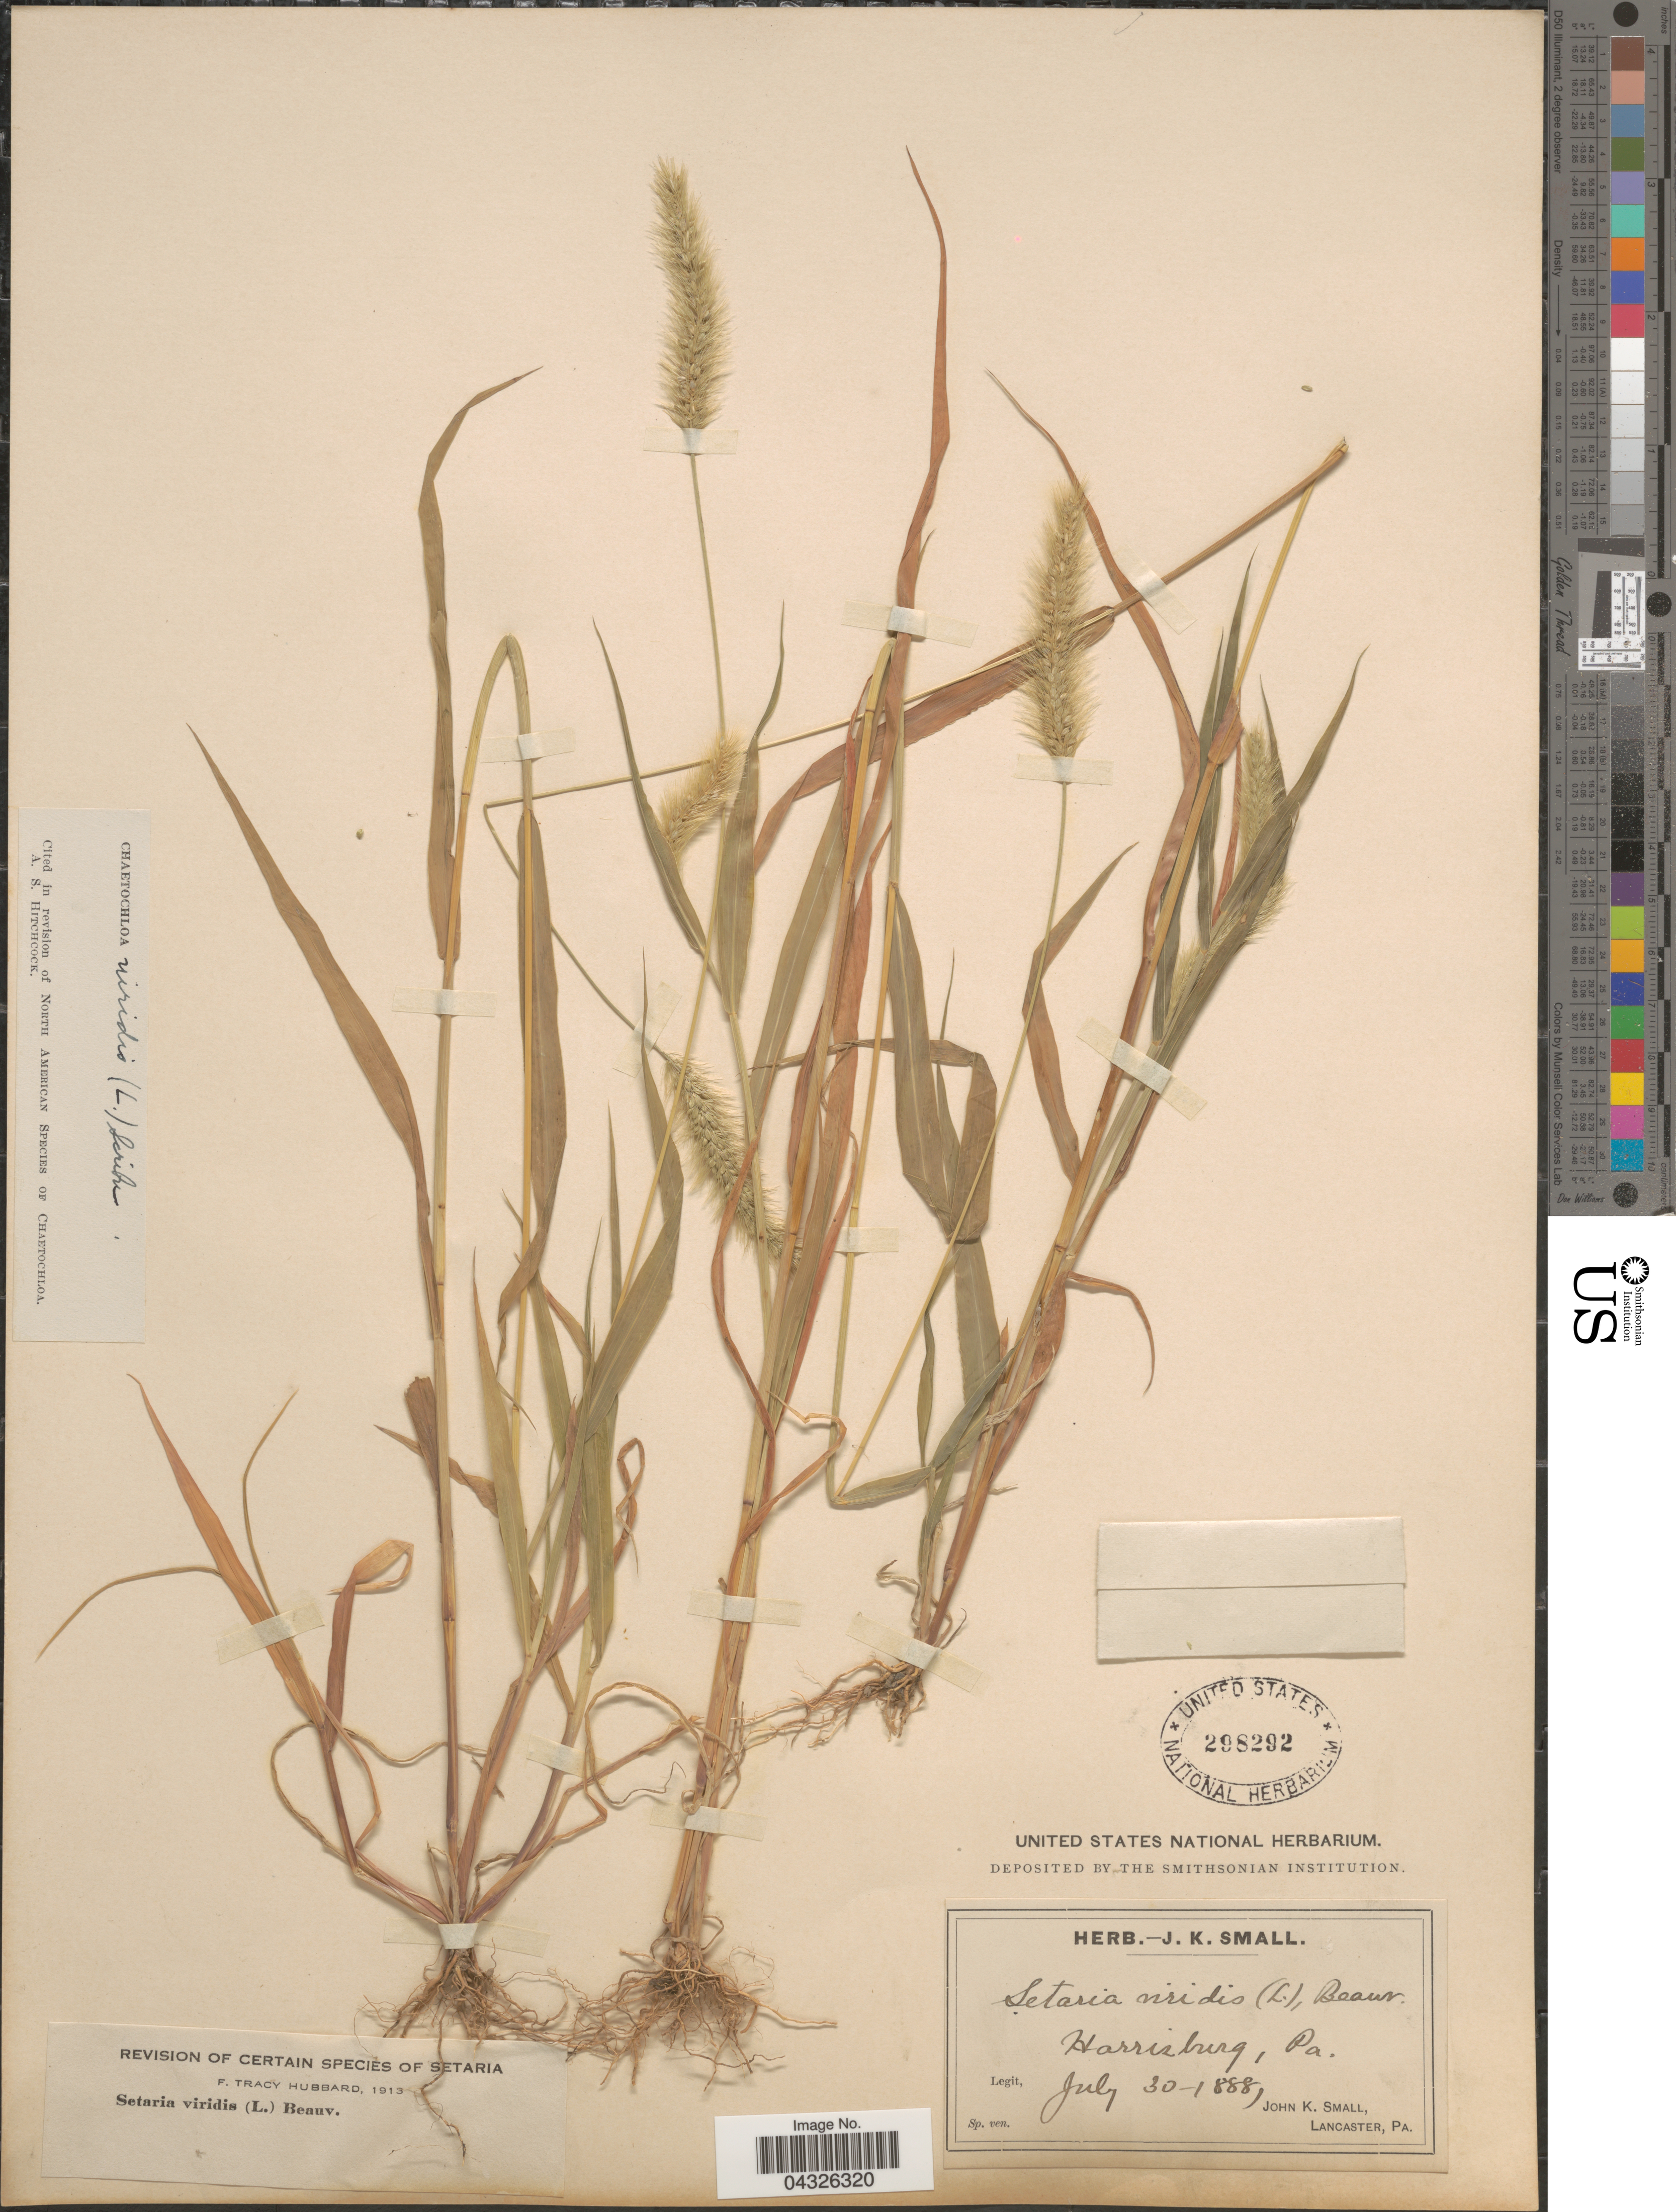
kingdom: Plantae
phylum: Tracheophyta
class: Liliopsida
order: Poales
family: Poaceae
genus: Setaria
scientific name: Setaria viridis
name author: (L.) P. Beauv.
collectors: J. K. Small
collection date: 1888-07-30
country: United States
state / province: Pennsylvania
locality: Harrisburg.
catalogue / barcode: US 298292